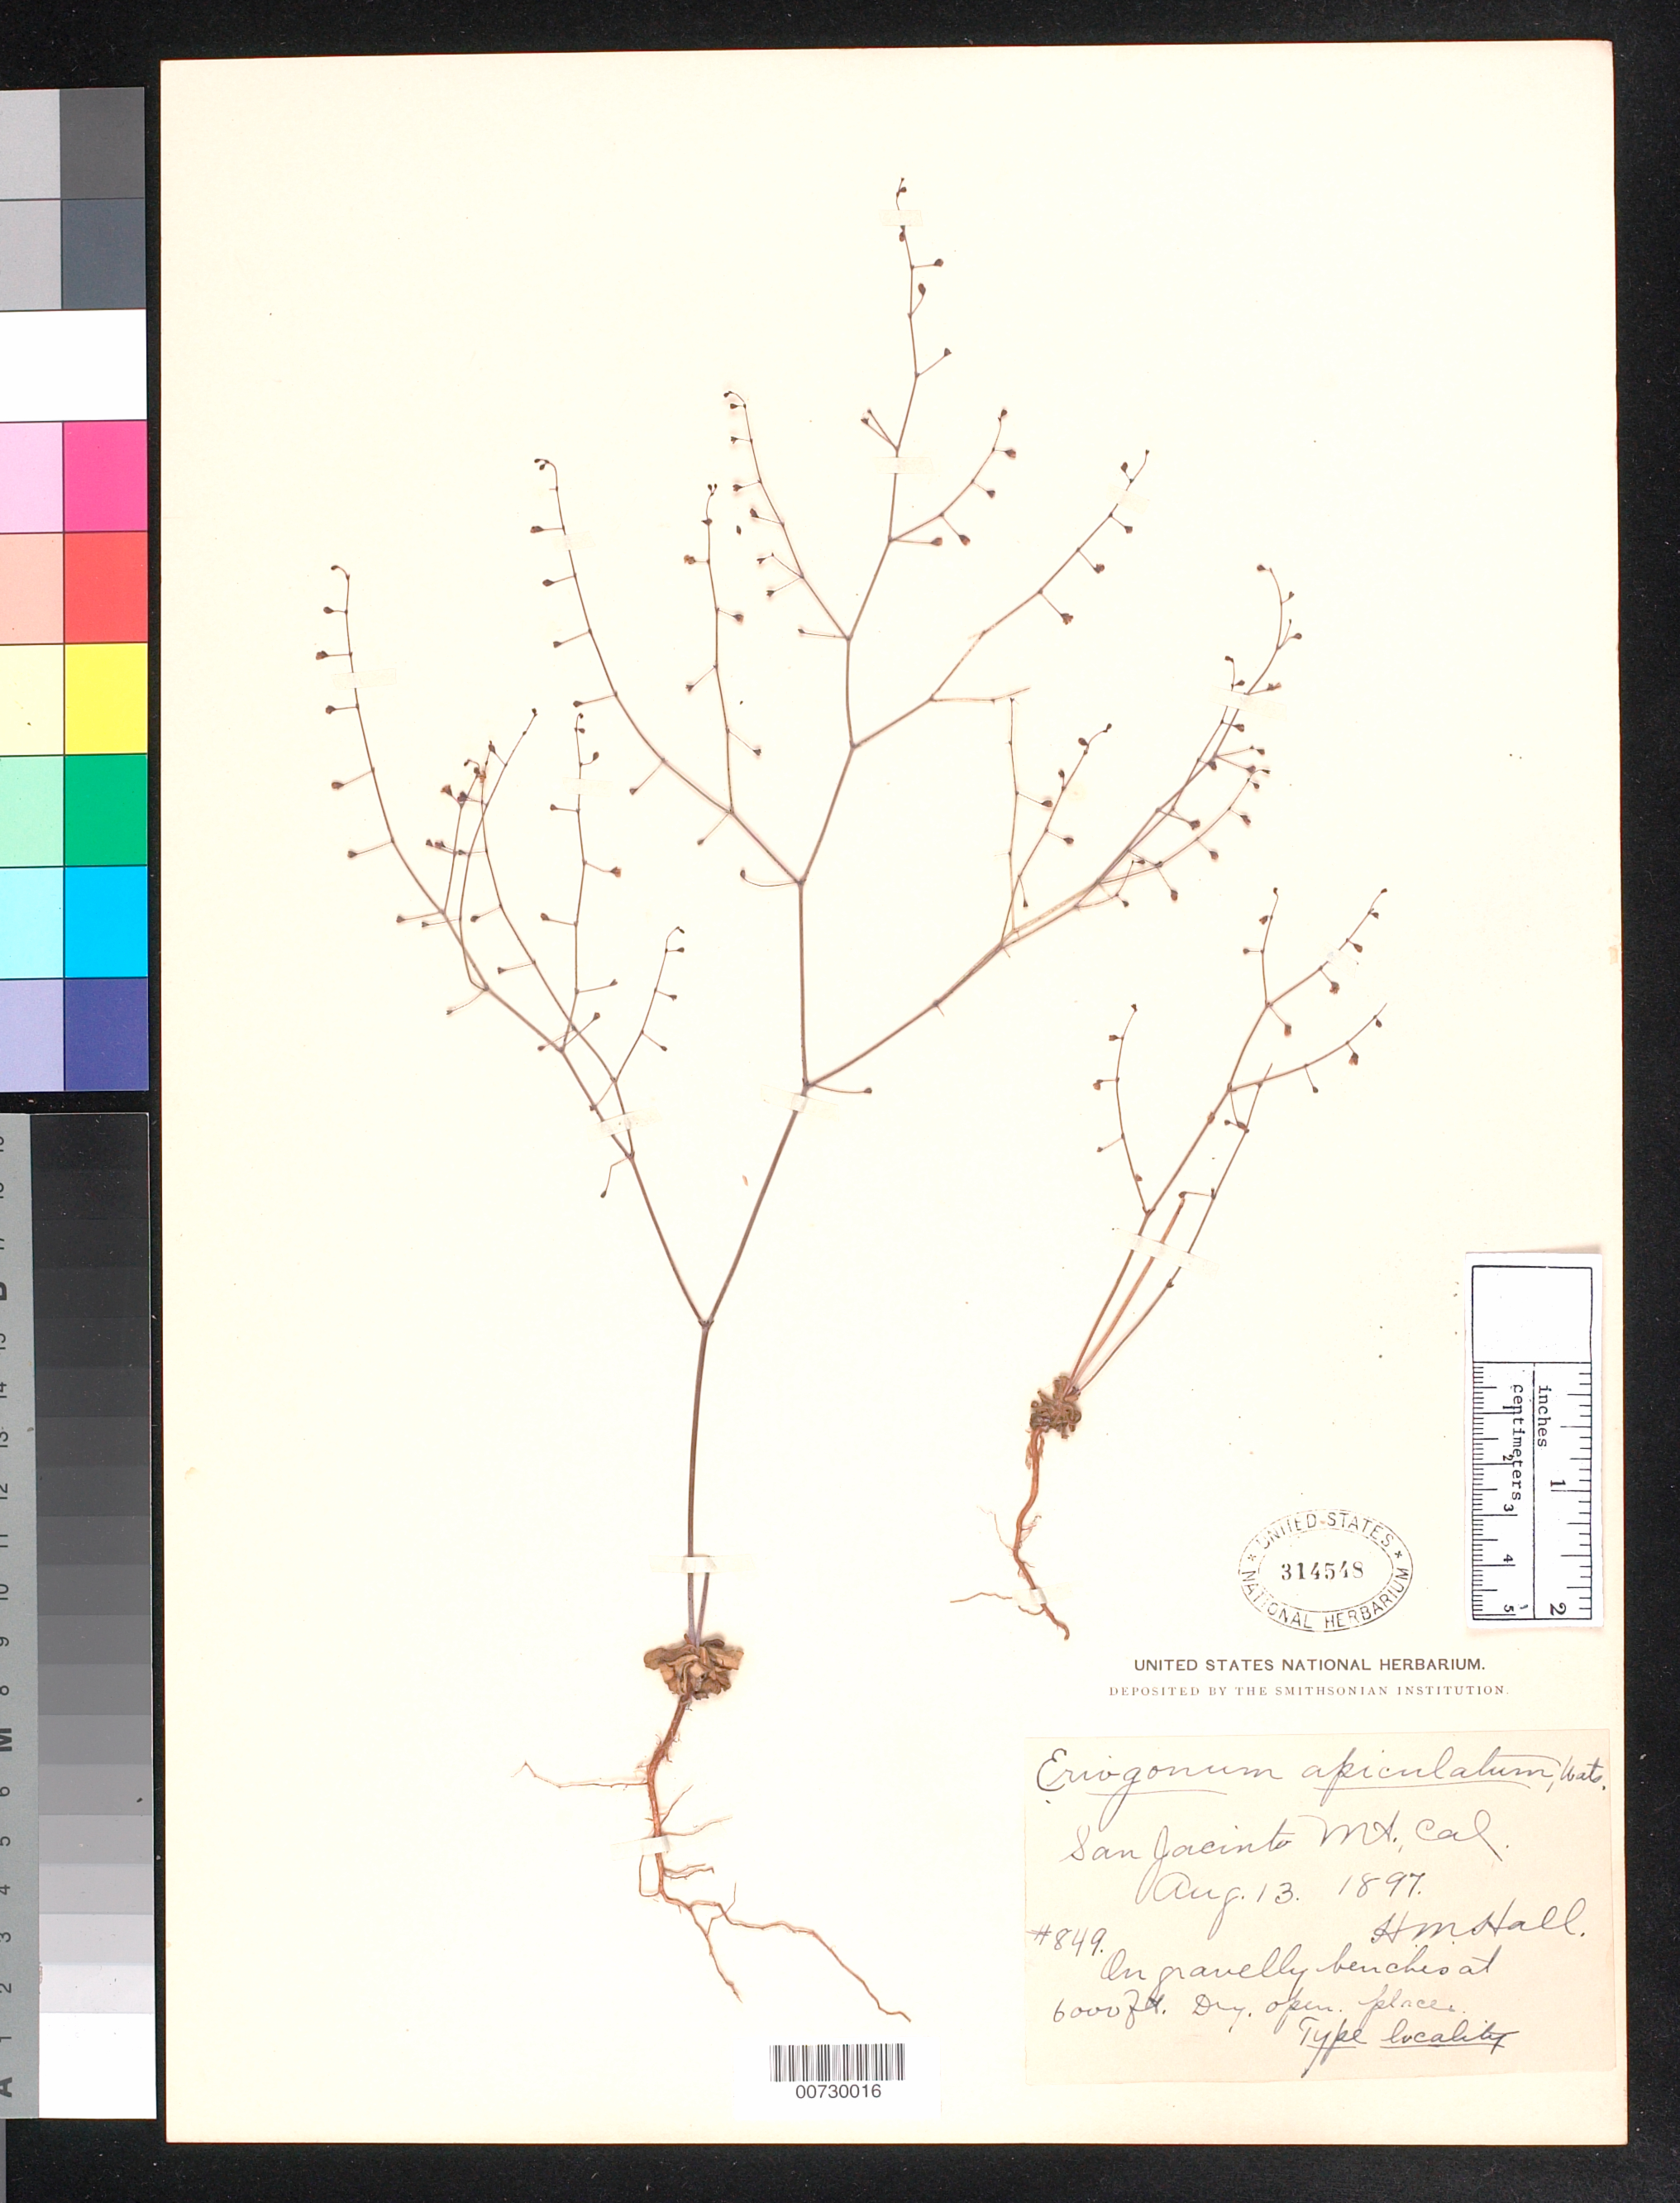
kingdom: Plantae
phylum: Tracheophyta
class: Magnoliopsida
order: Caryophyllales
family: Polygonaceae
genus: Eriogonum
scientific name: Eriogonum apiculatum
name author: S. Watson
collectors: H. M. Hall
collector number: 849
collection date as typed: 13 Aug 1897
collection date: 1897-08-13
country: United States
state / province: California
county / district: Riverside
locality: San Jacinto Mts.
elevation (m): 1829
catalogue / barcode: US 314548